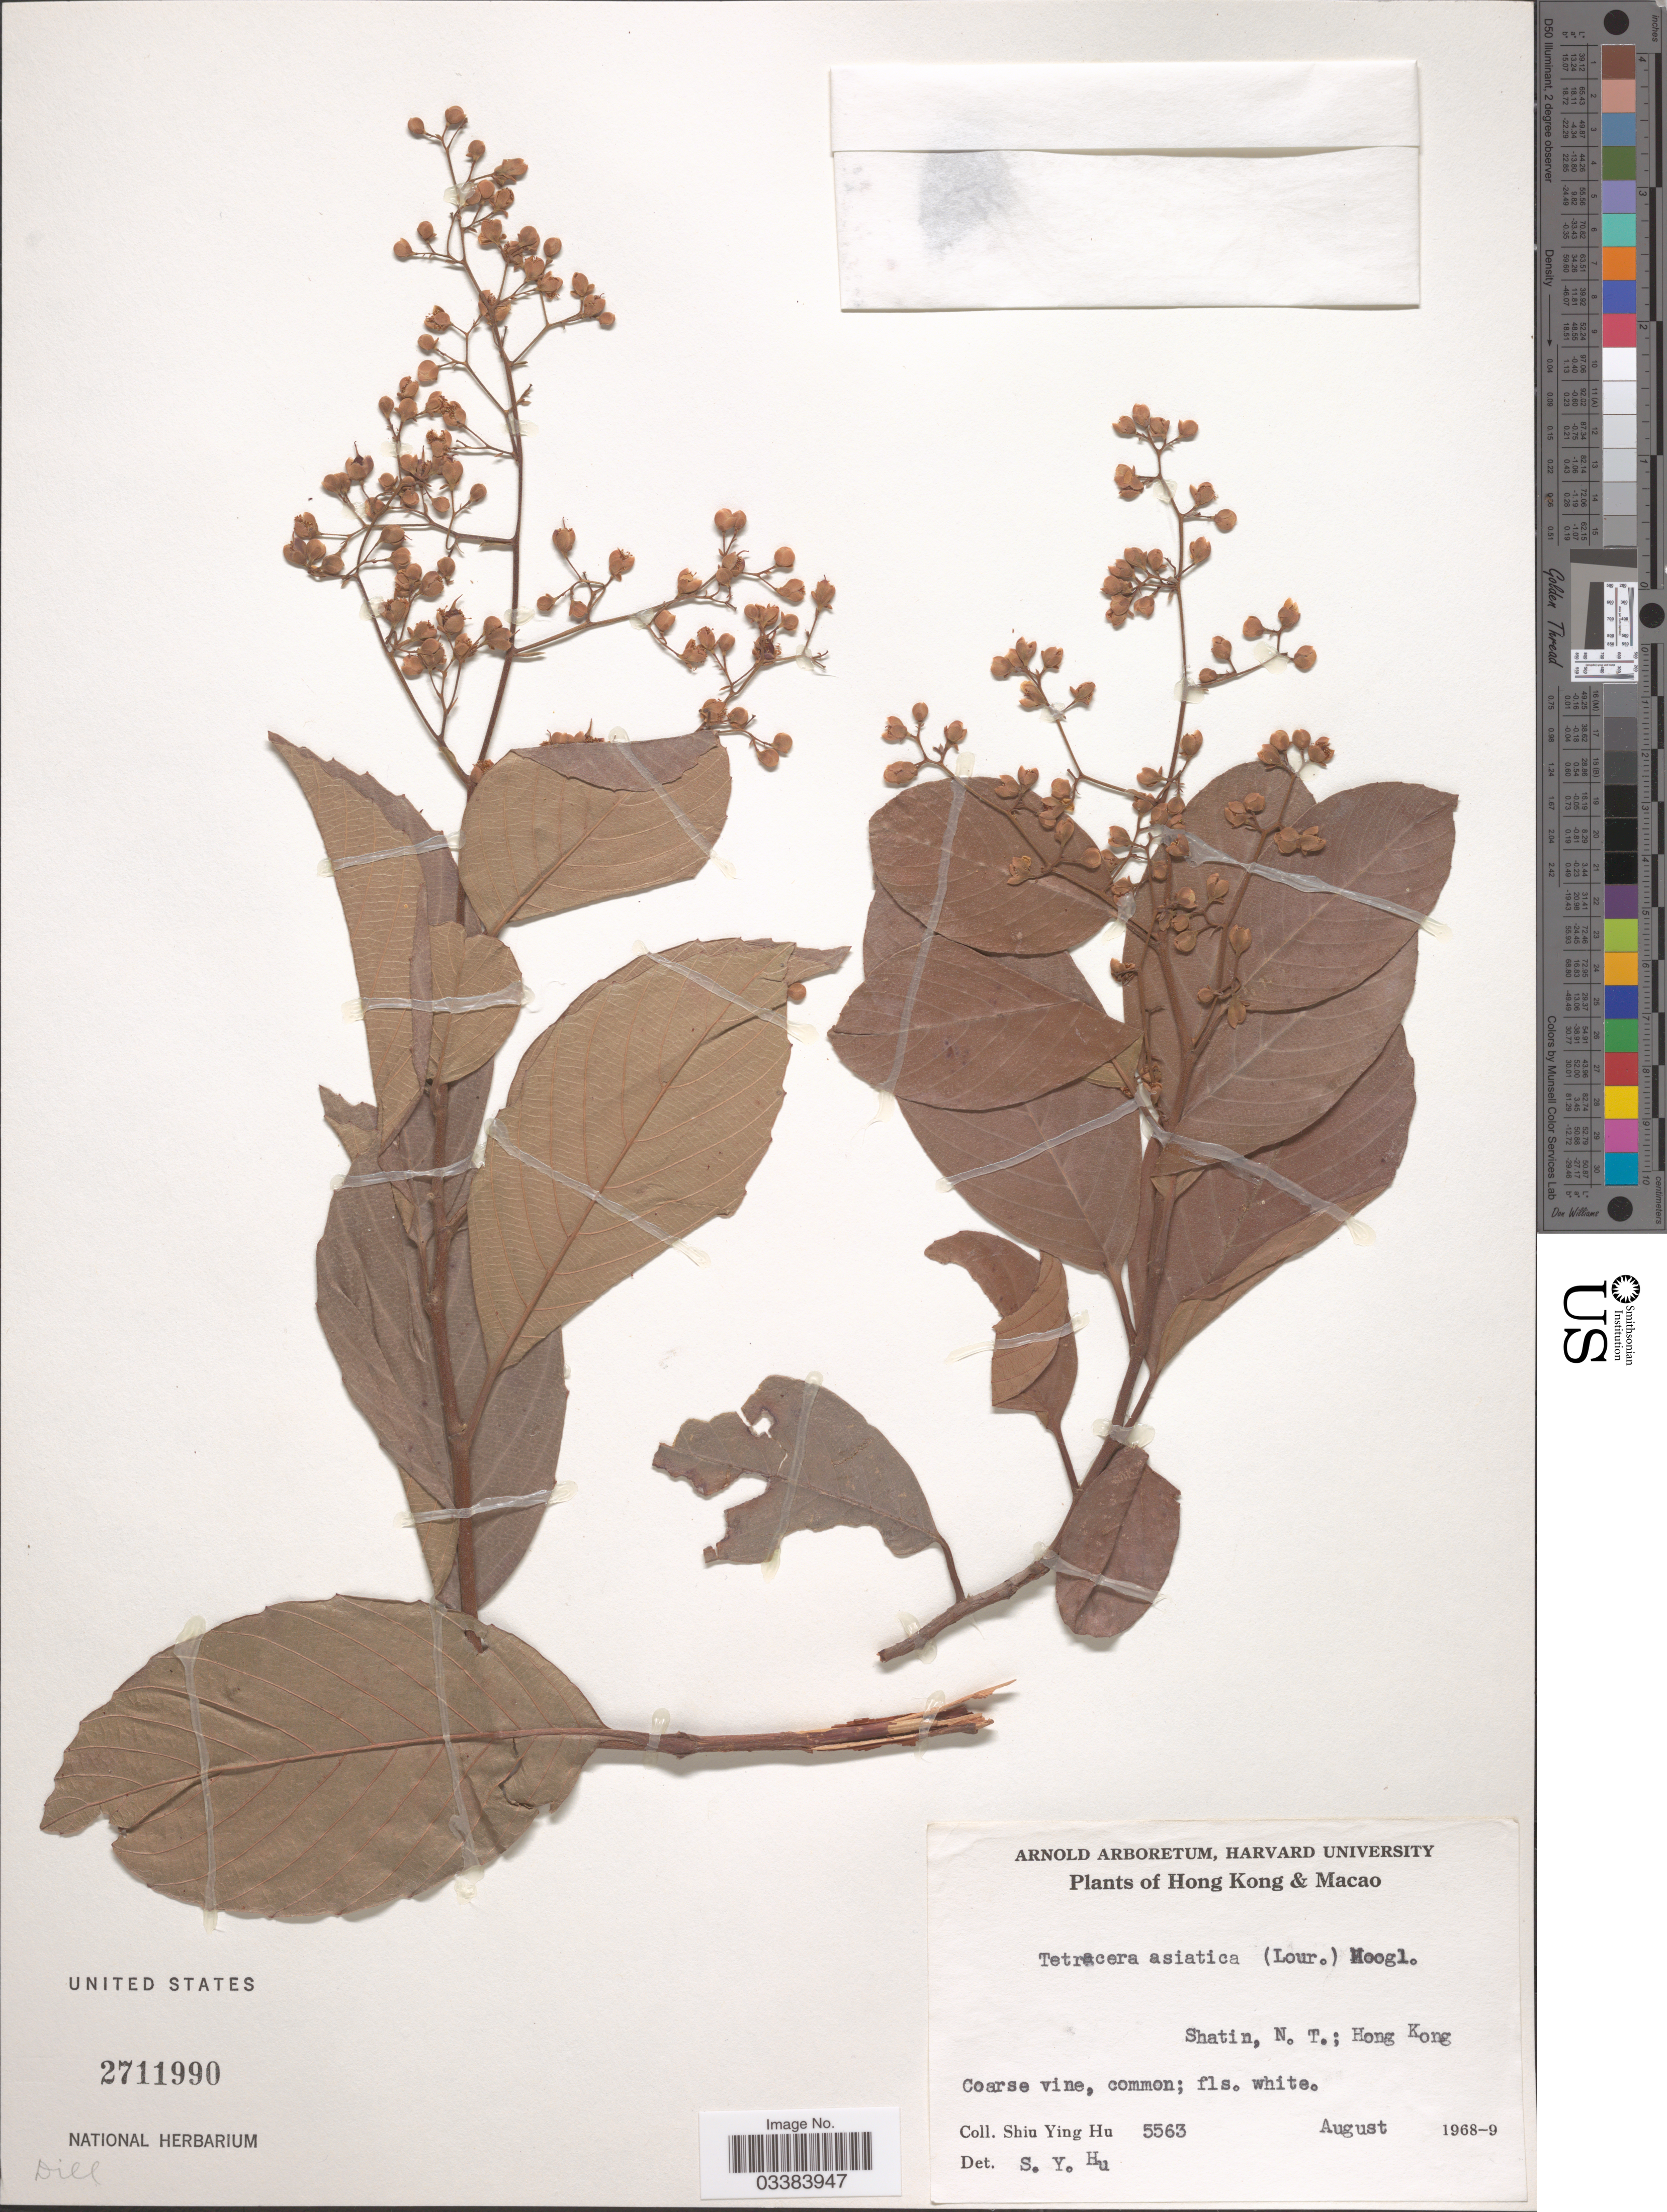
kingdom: Plantae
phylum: Tracheophyta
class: Magnoliopsida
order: Dilleniales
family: Dilleniaceae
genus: Tetracera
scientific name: Tetracera asiatica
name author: (Lour.) Hoogland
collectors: S. Y. Hu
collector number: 5563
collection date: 1968-08/1969-05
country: China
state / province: Hong Kong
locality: Macao. Shatin, N.T.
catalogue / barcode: US 2711990